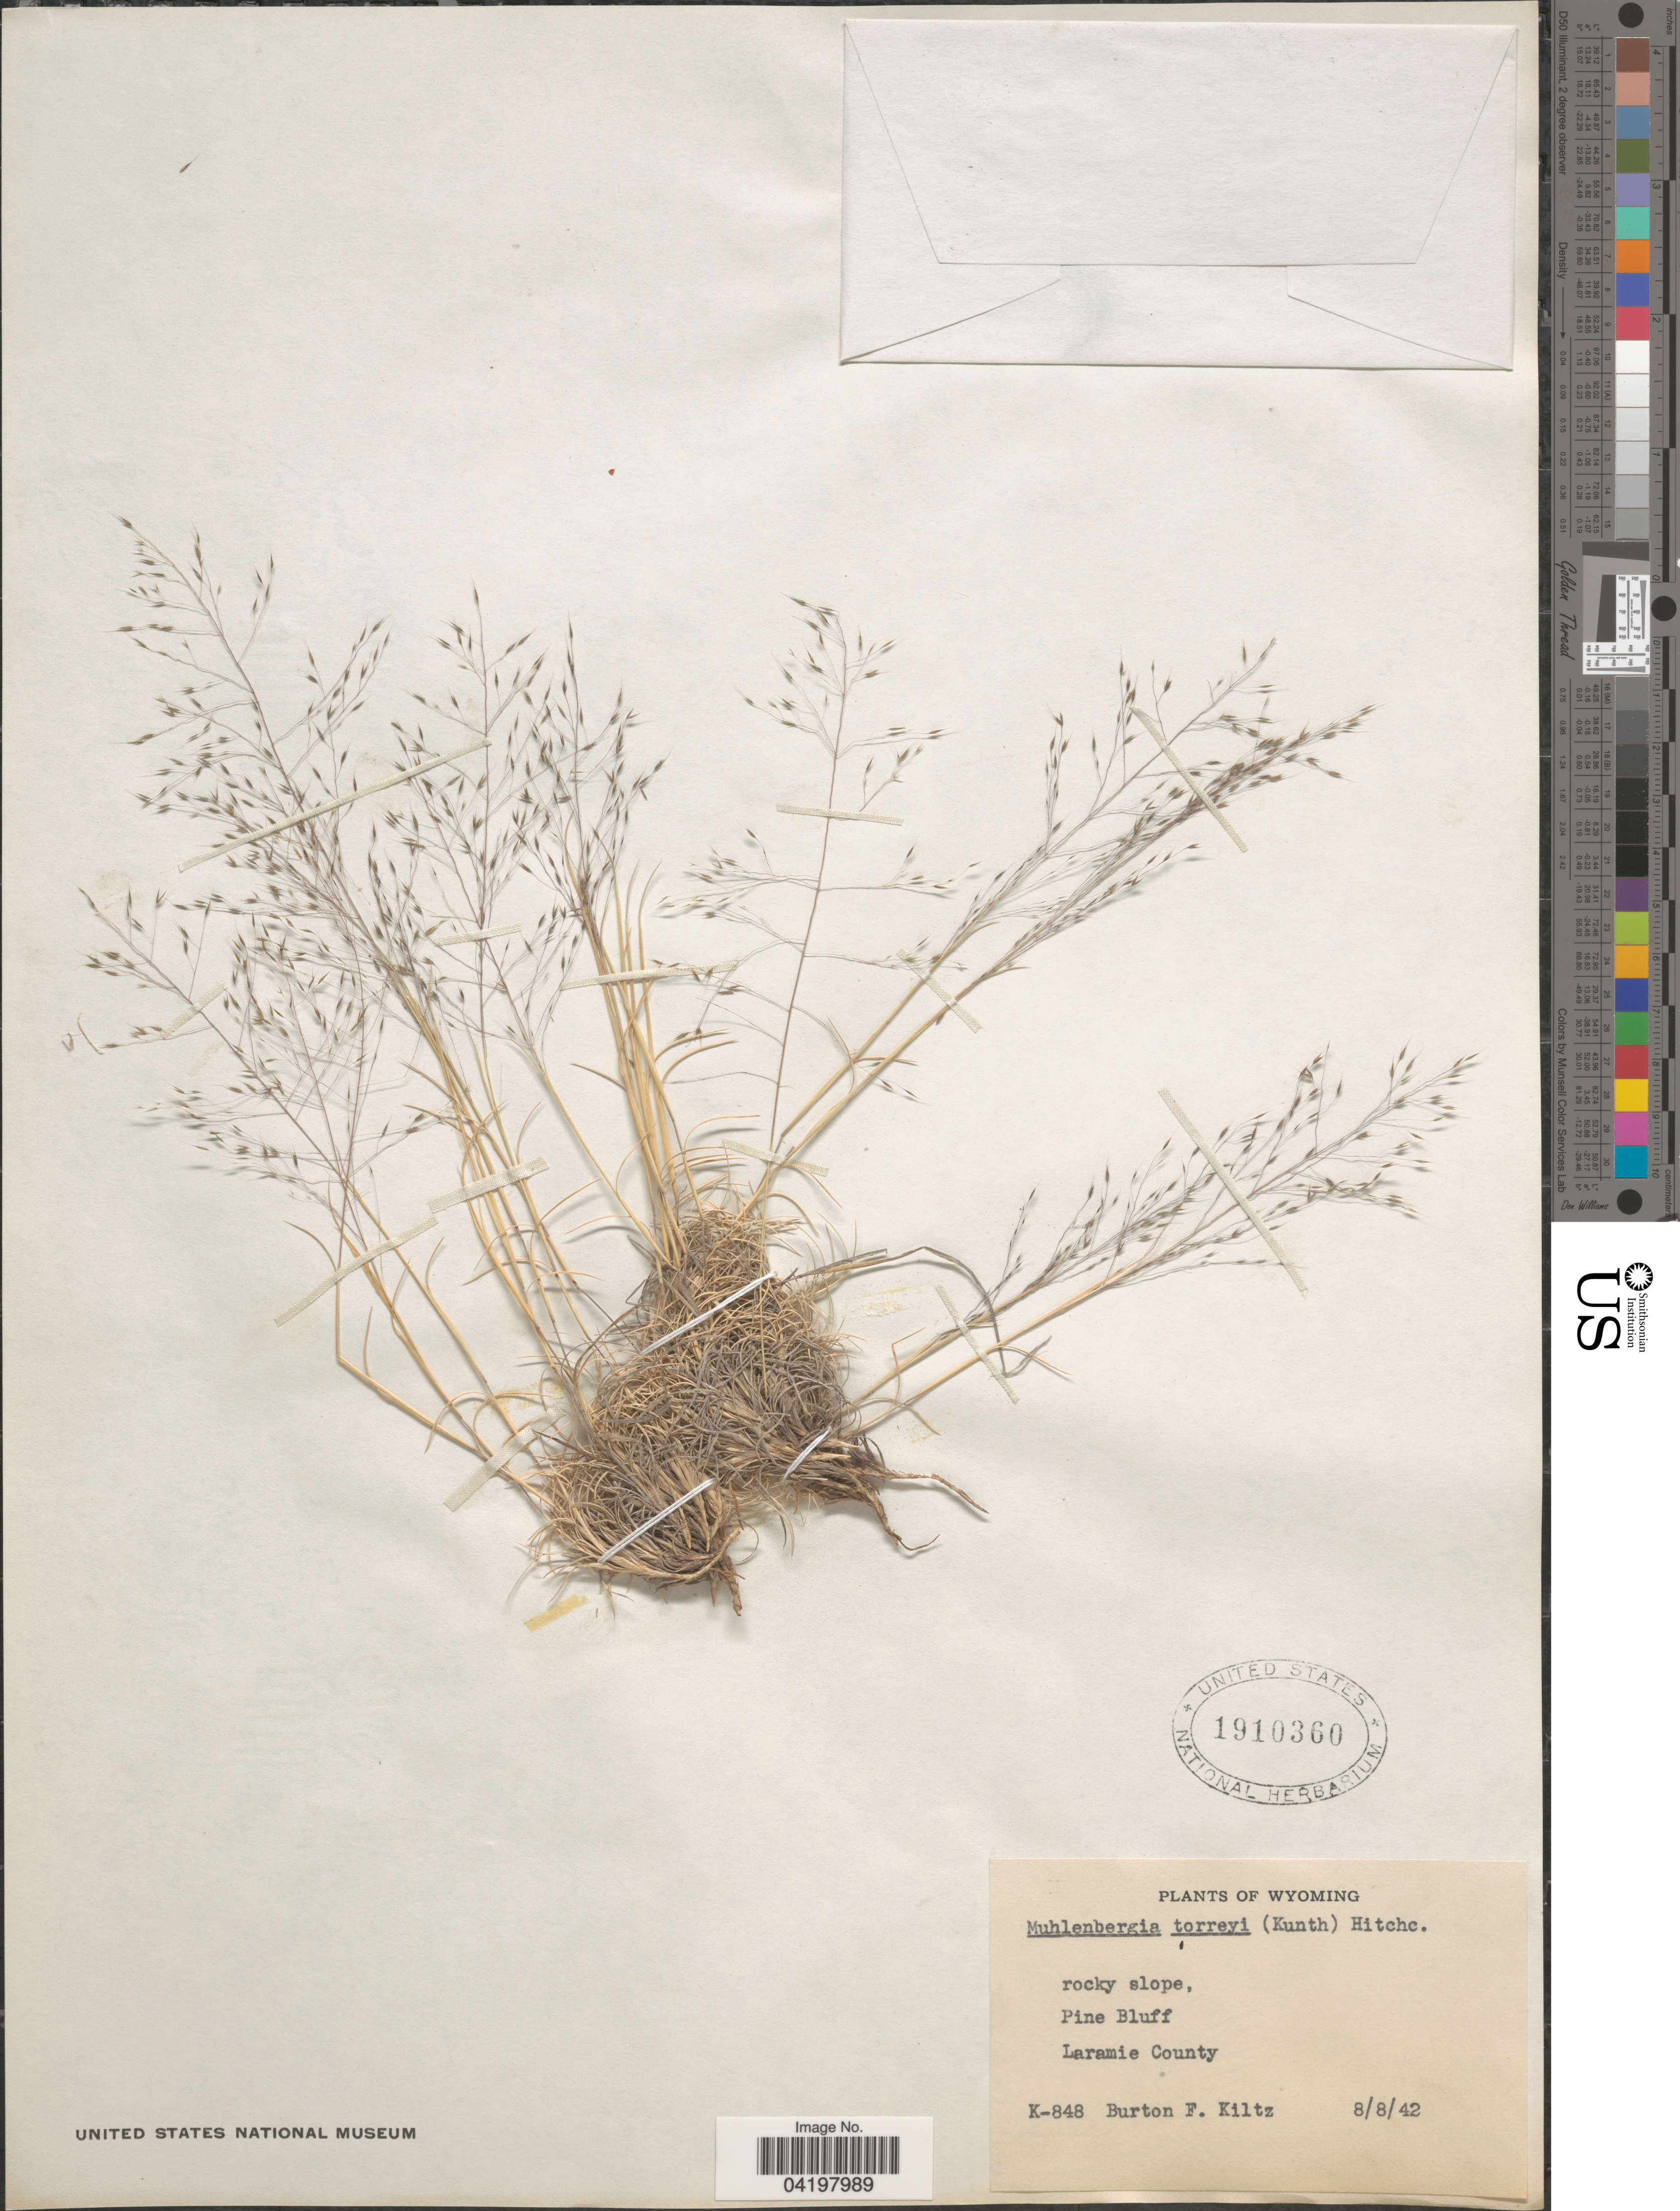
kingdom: Plantae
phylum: Tracheophyta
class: Liliopsida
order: Poales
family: Poaceae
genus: Muhlenbergia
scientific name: Muhlenbergia torreyi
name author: (Kunth) Hitchc. ex Bush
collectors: B. Kiltz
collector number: K-848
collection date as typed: Transcribed d/m/y: 8/8/42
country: United States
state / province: Wyoming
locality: Pine Bluff. Laramie County.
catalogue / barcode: US 1910360